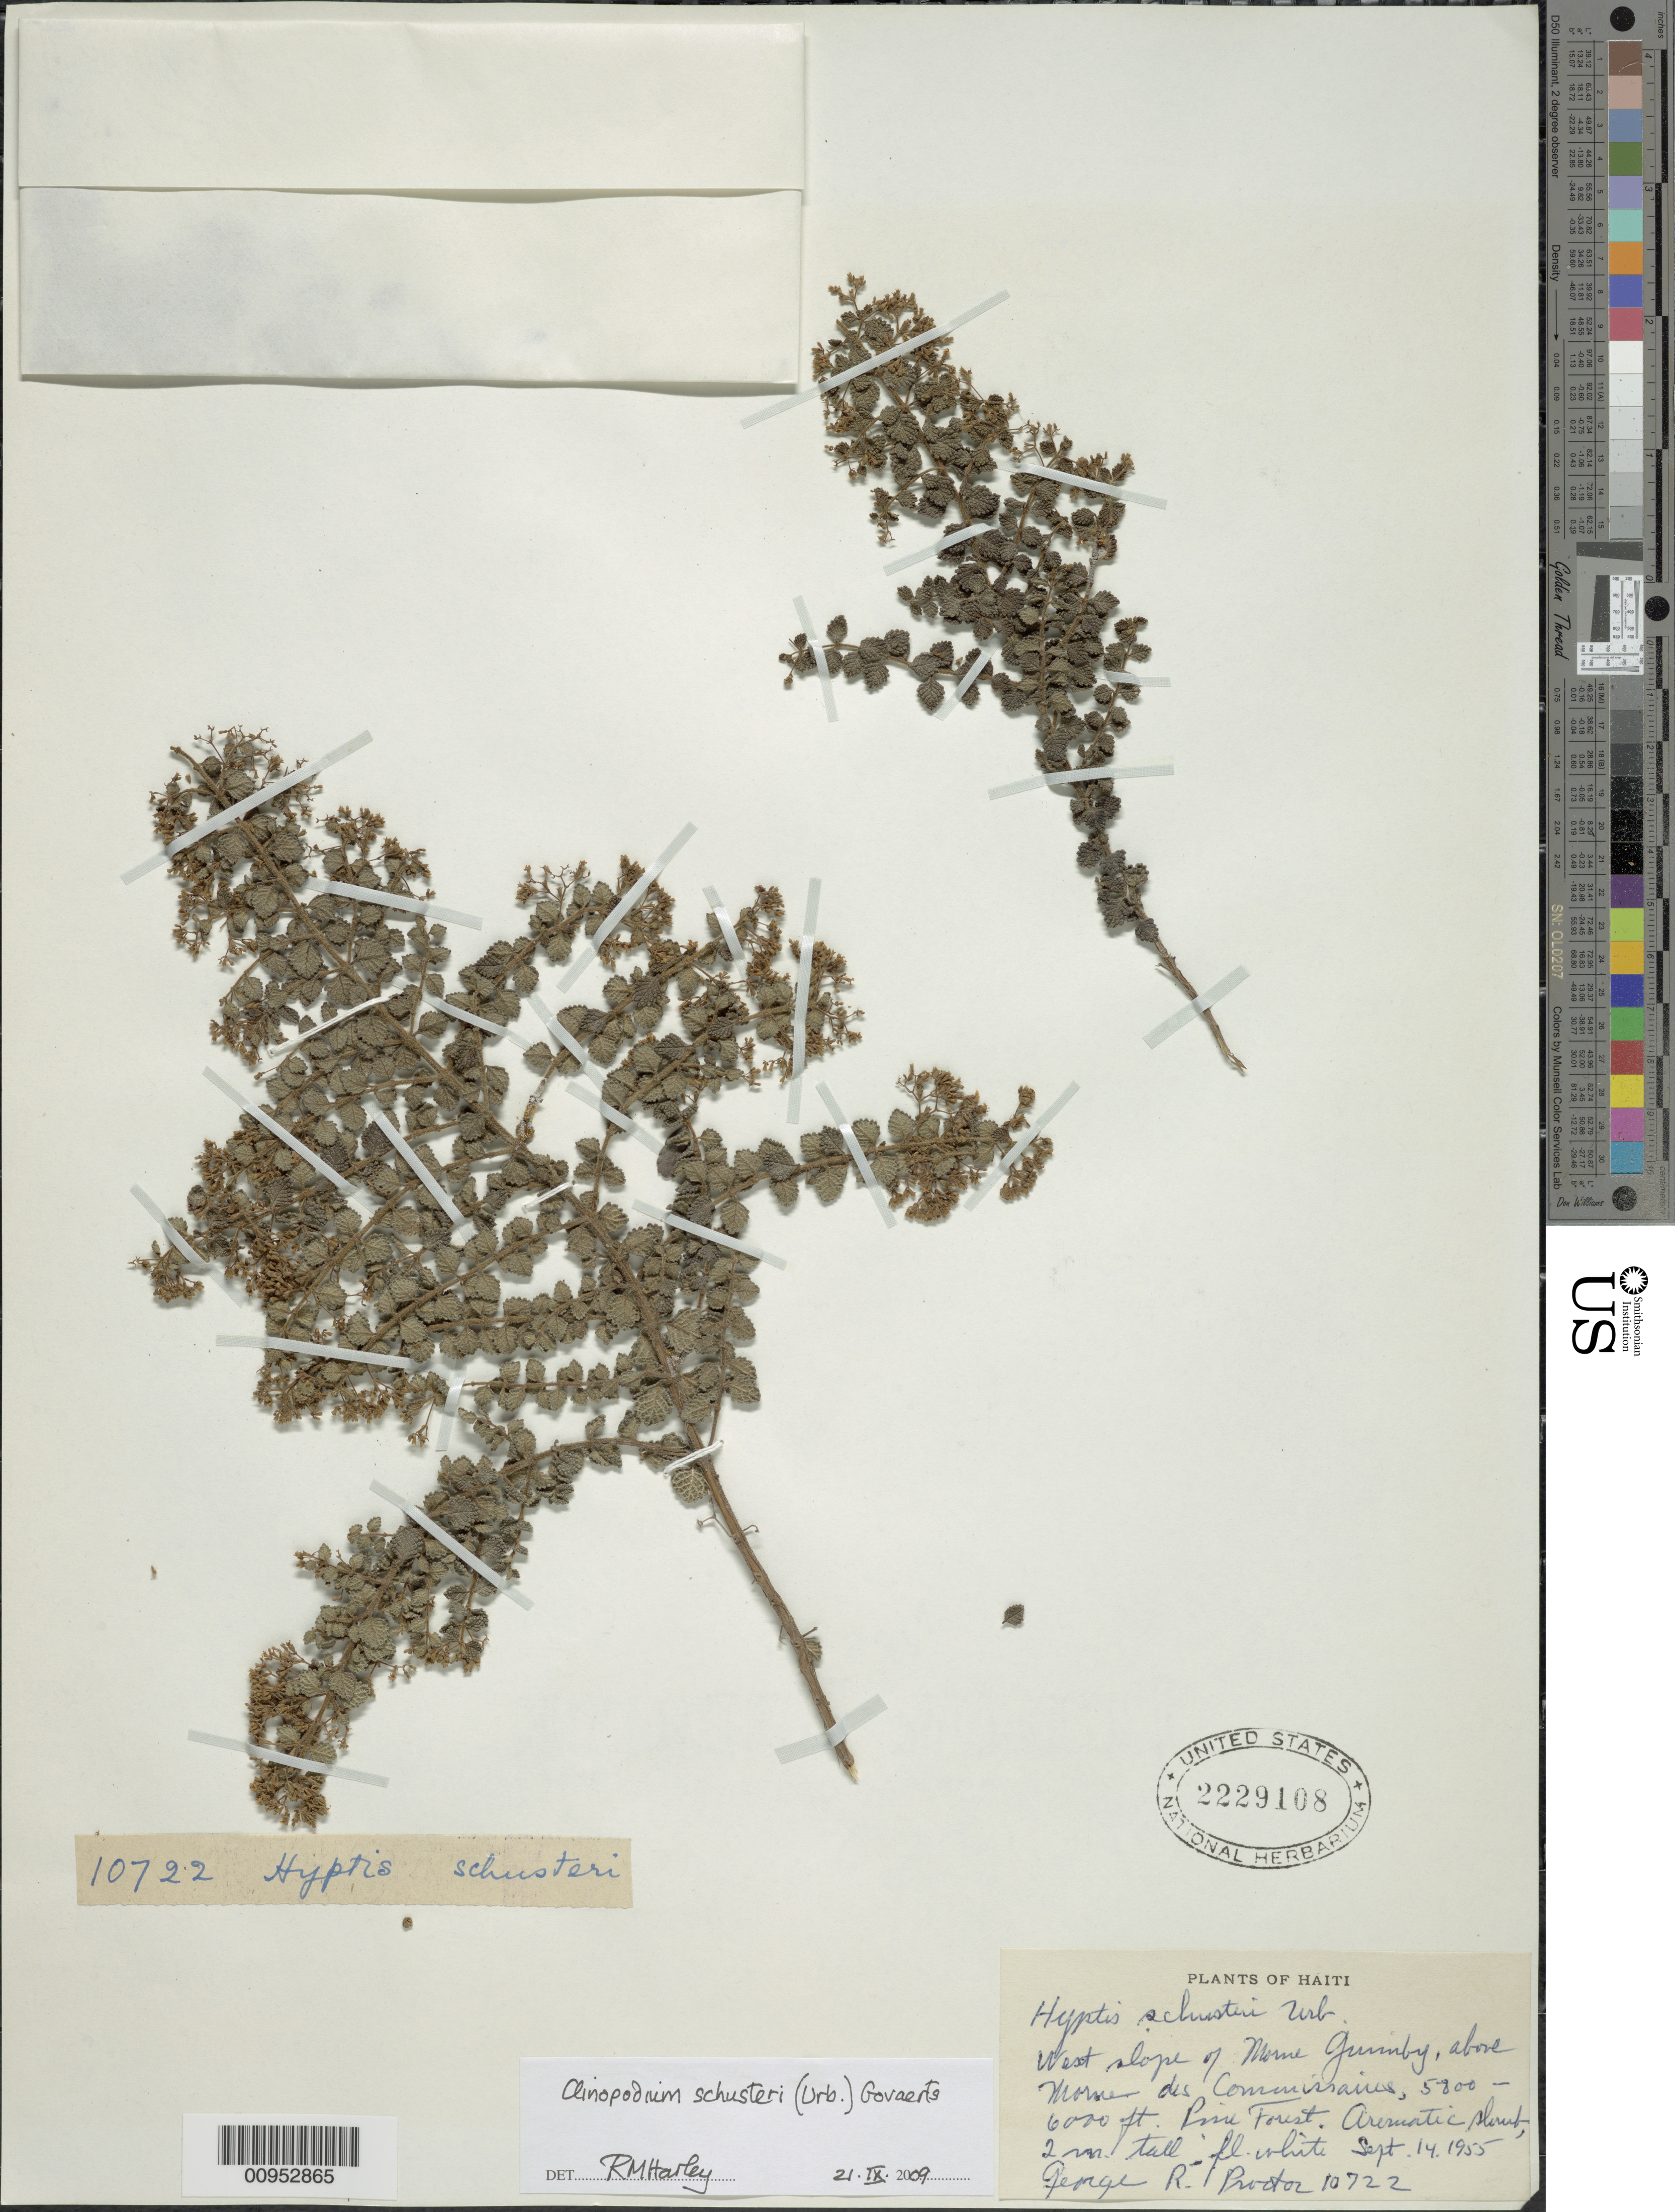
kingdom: Plantae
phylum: Tracheophyta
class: Magnoliopsida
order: Lamiales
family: Lamiaceae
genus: Clinopodium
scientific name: Clinopodium schusteri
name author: (Urb.) Govaerts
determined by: Harley, R. M.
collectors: G. R. Proctor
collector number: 10722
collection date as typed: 14 Sep 1955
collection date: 1955-09-14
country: Haiti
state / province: Ouest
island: Hispaniola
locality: West slope of Morne Guimby, above Mornes des Commissaires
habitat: Pine forest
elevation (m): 1768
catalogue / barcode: US 2229108